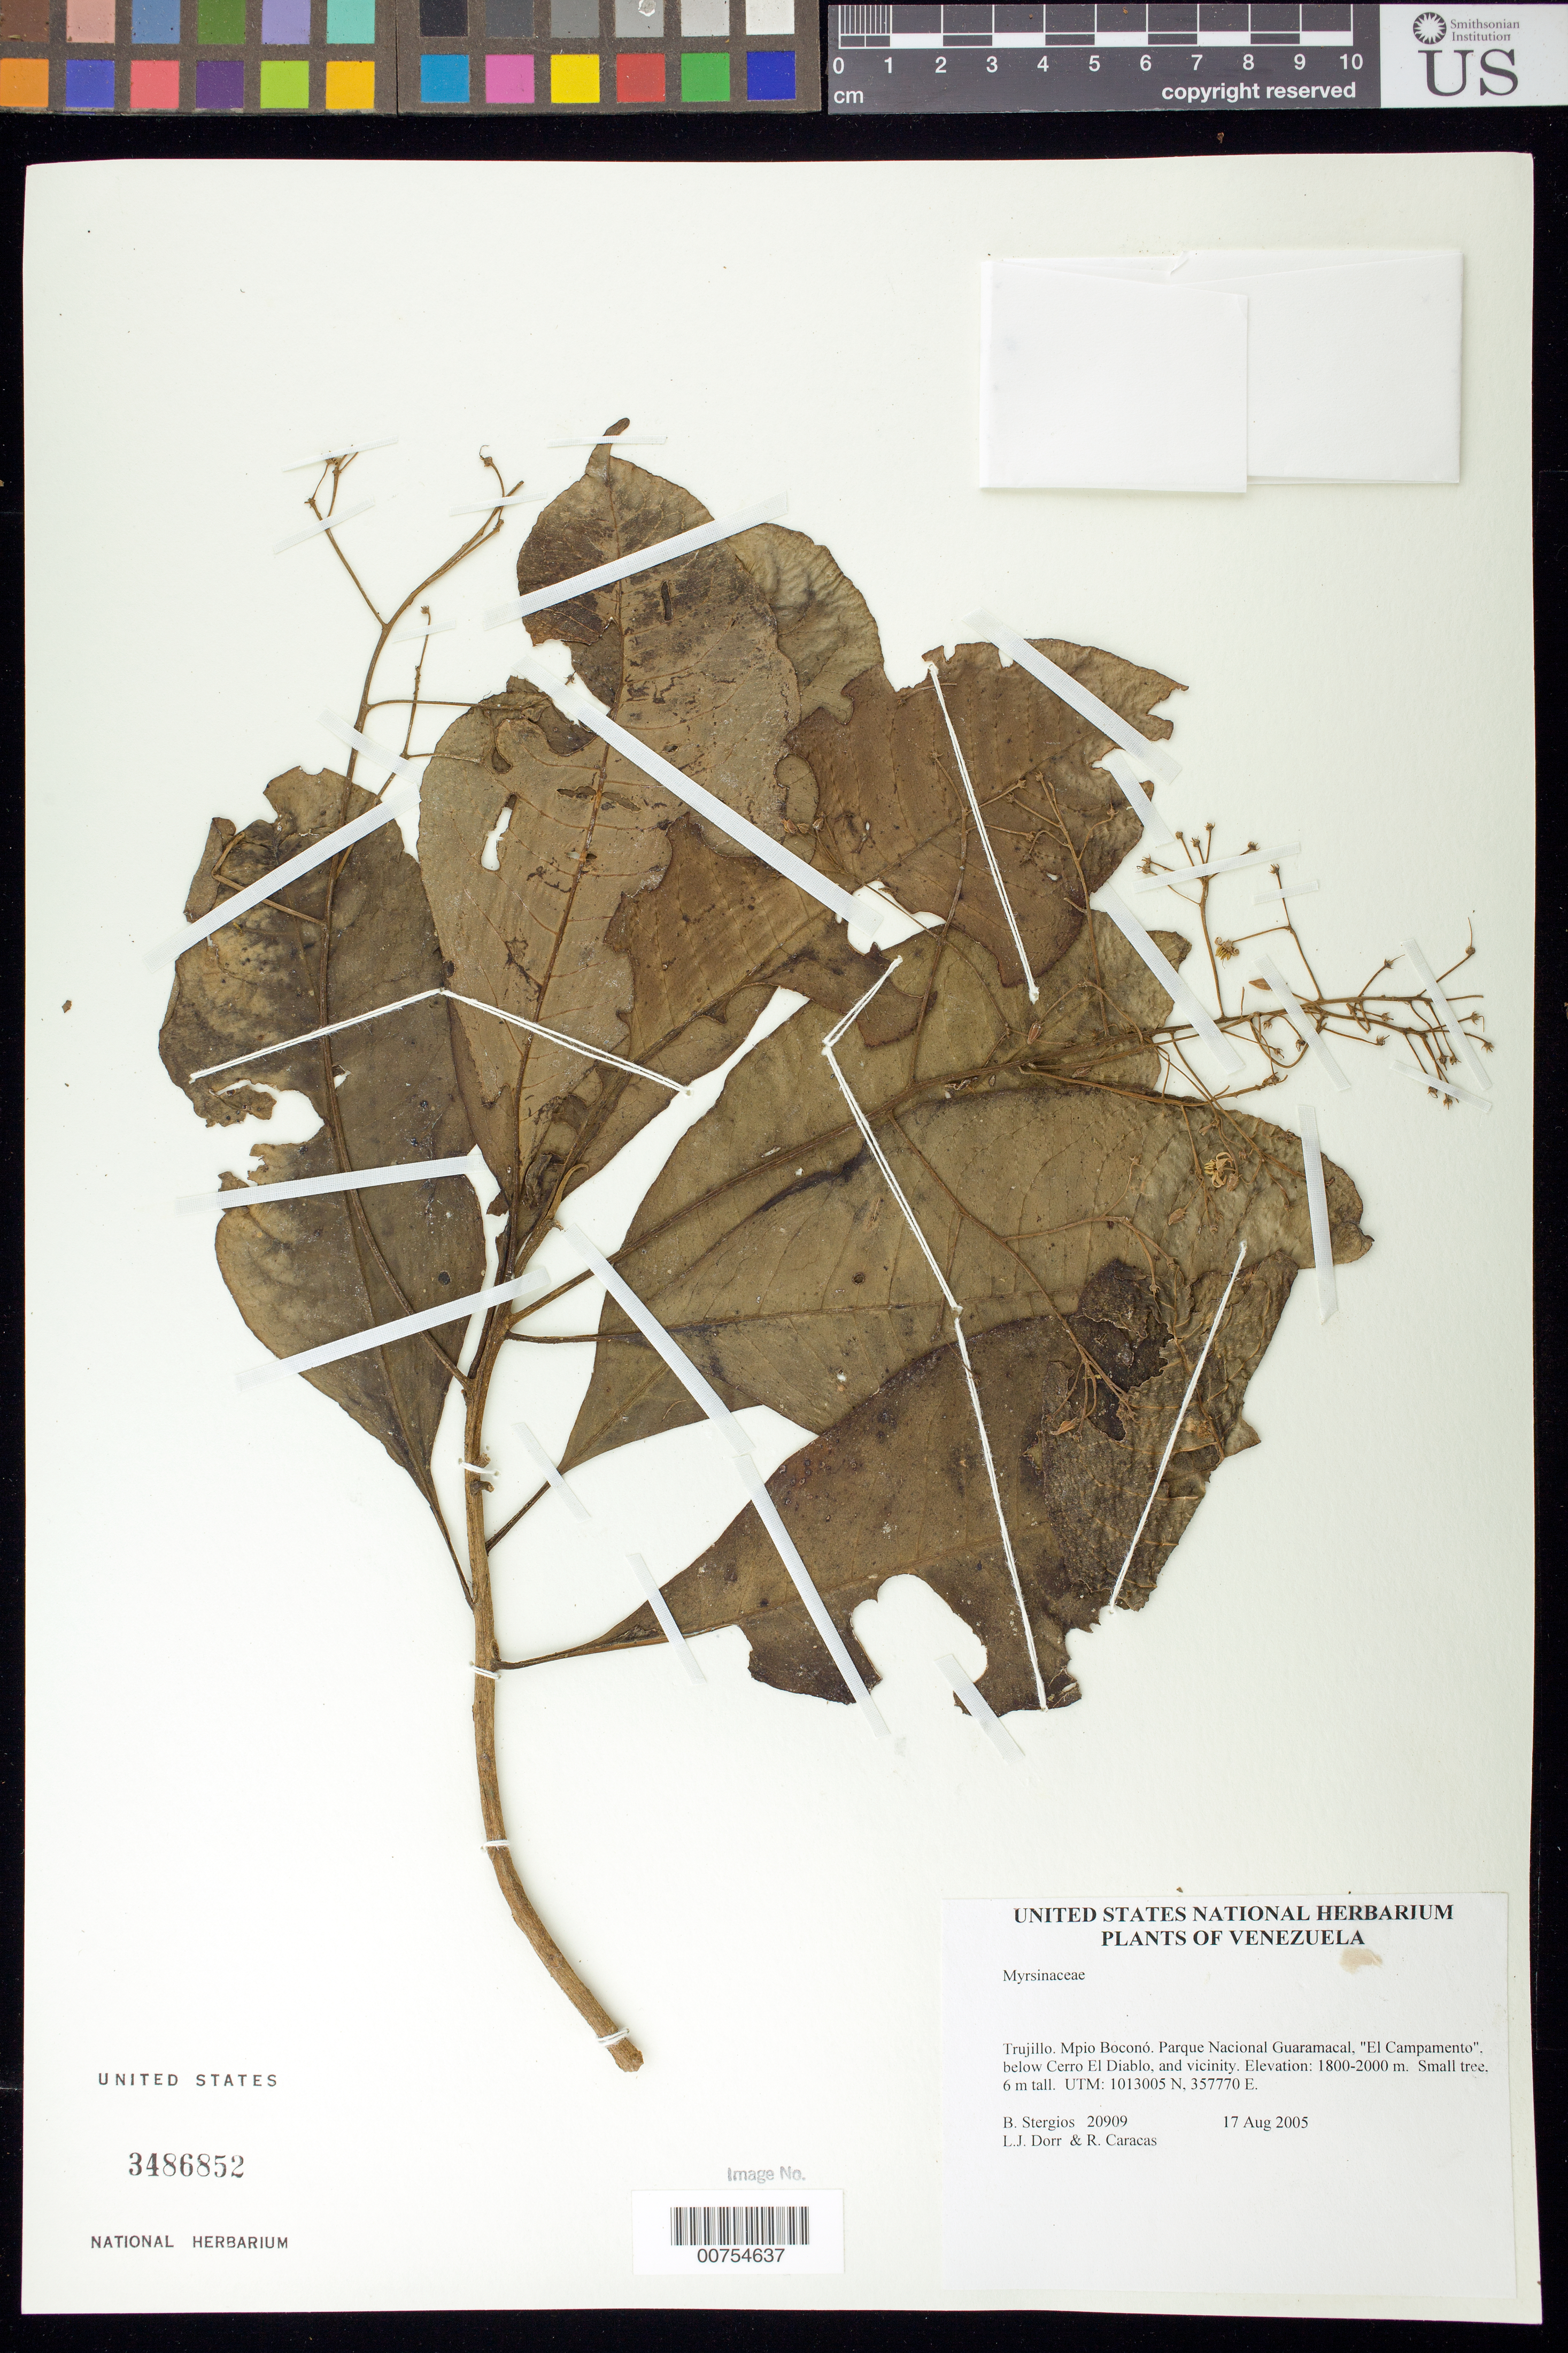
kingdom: Plantae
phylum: Tracheophyta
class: Magnoliopsida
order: Ericales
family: Primulaceae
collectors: B. G. Stergios, L. J. Dorr & R. Caracas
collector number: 20909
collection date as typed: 17 Aug 2005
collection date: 2005-08-17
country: Venezuela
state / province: Trujillo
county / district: Boconó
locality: Parque Nacional Guaramacal, "El Campamento", below Cerro El Diablo, and vicinity.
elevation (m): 1800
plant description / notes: PORT, US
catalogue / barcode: US 3486852